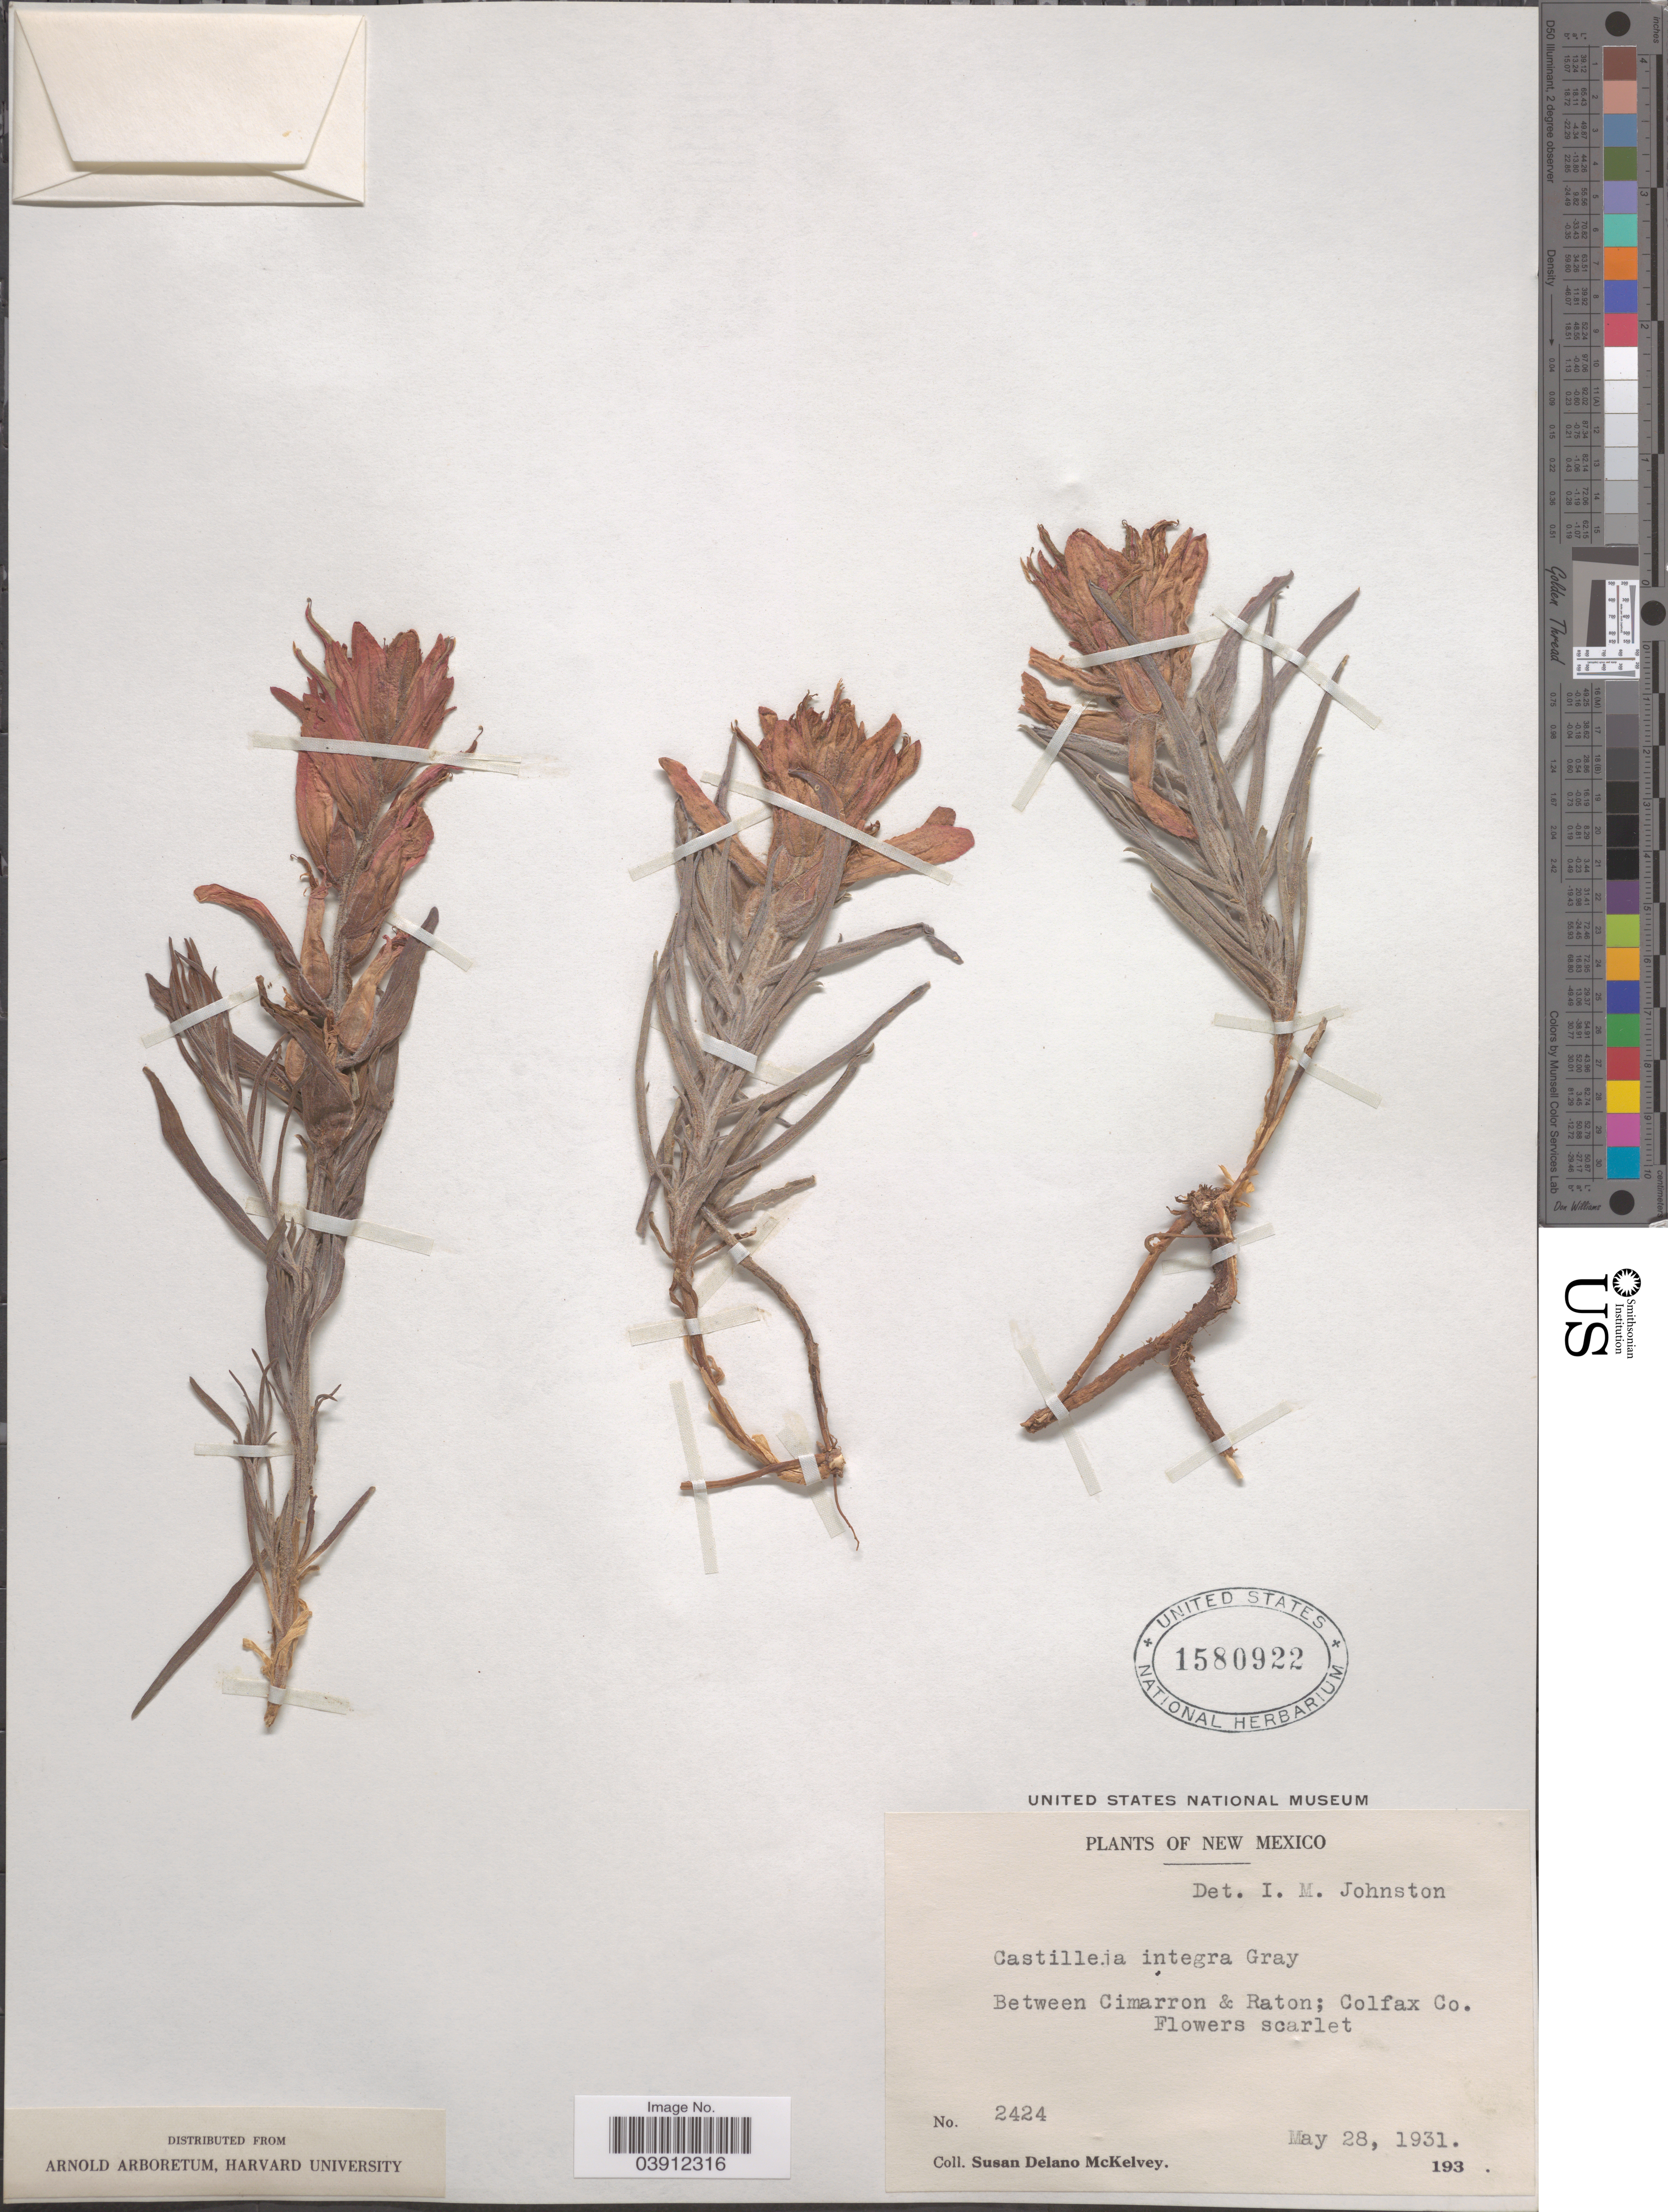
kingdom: Plantae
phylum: Tracheophyta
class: Magnoliopsida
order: Lamiales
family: Orobanchaceae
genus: Castilleja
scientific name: Castilleja integra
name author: A. Gray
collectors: S. A. McKelvey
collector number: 2424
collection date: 1931-05-28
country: United States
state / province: New Mexico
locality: Between Cimarron & Raton; Colfax Co.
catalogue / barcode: US 1580922